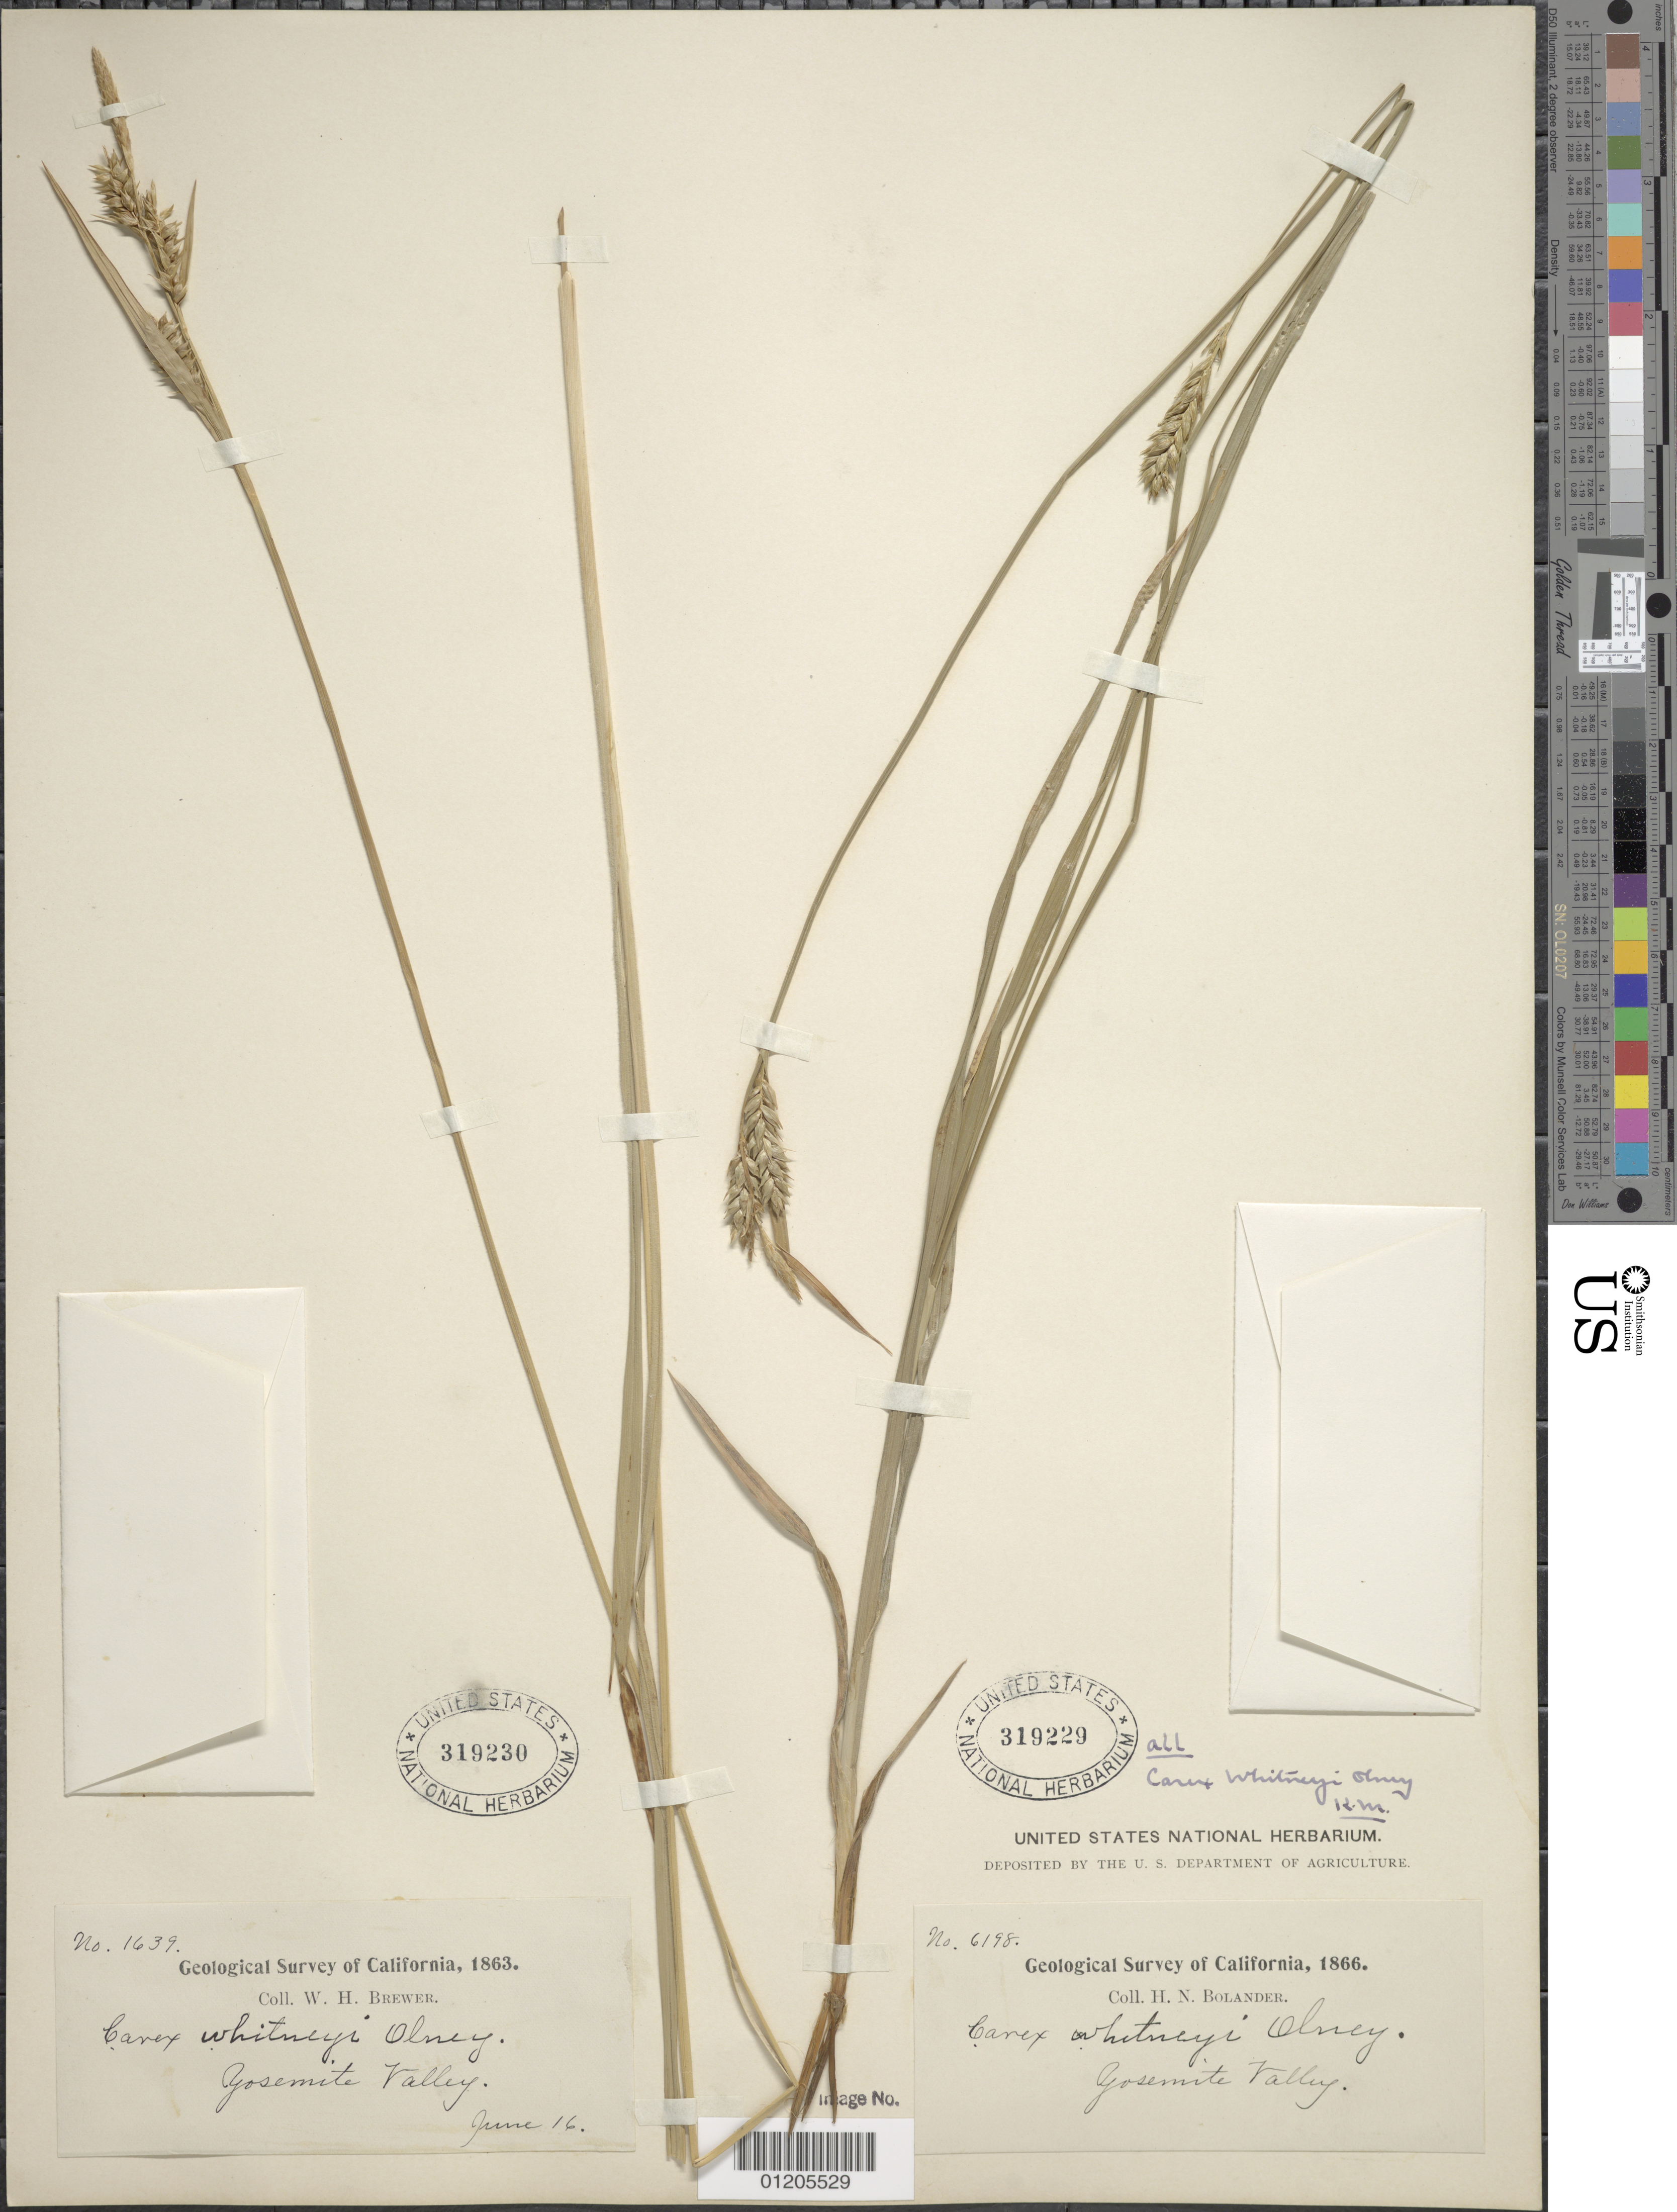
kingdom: Plantae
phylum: Tracheophyta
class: Liliopsida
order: Poales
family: Cyperaceae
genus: Carex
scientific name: Carex whitneyi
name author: Olney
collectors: H. Bolander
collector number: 6198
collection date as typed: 1866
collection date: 1866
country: United States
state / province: California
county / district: Mariposa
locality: Yosemite Valley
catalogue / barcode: US 319229